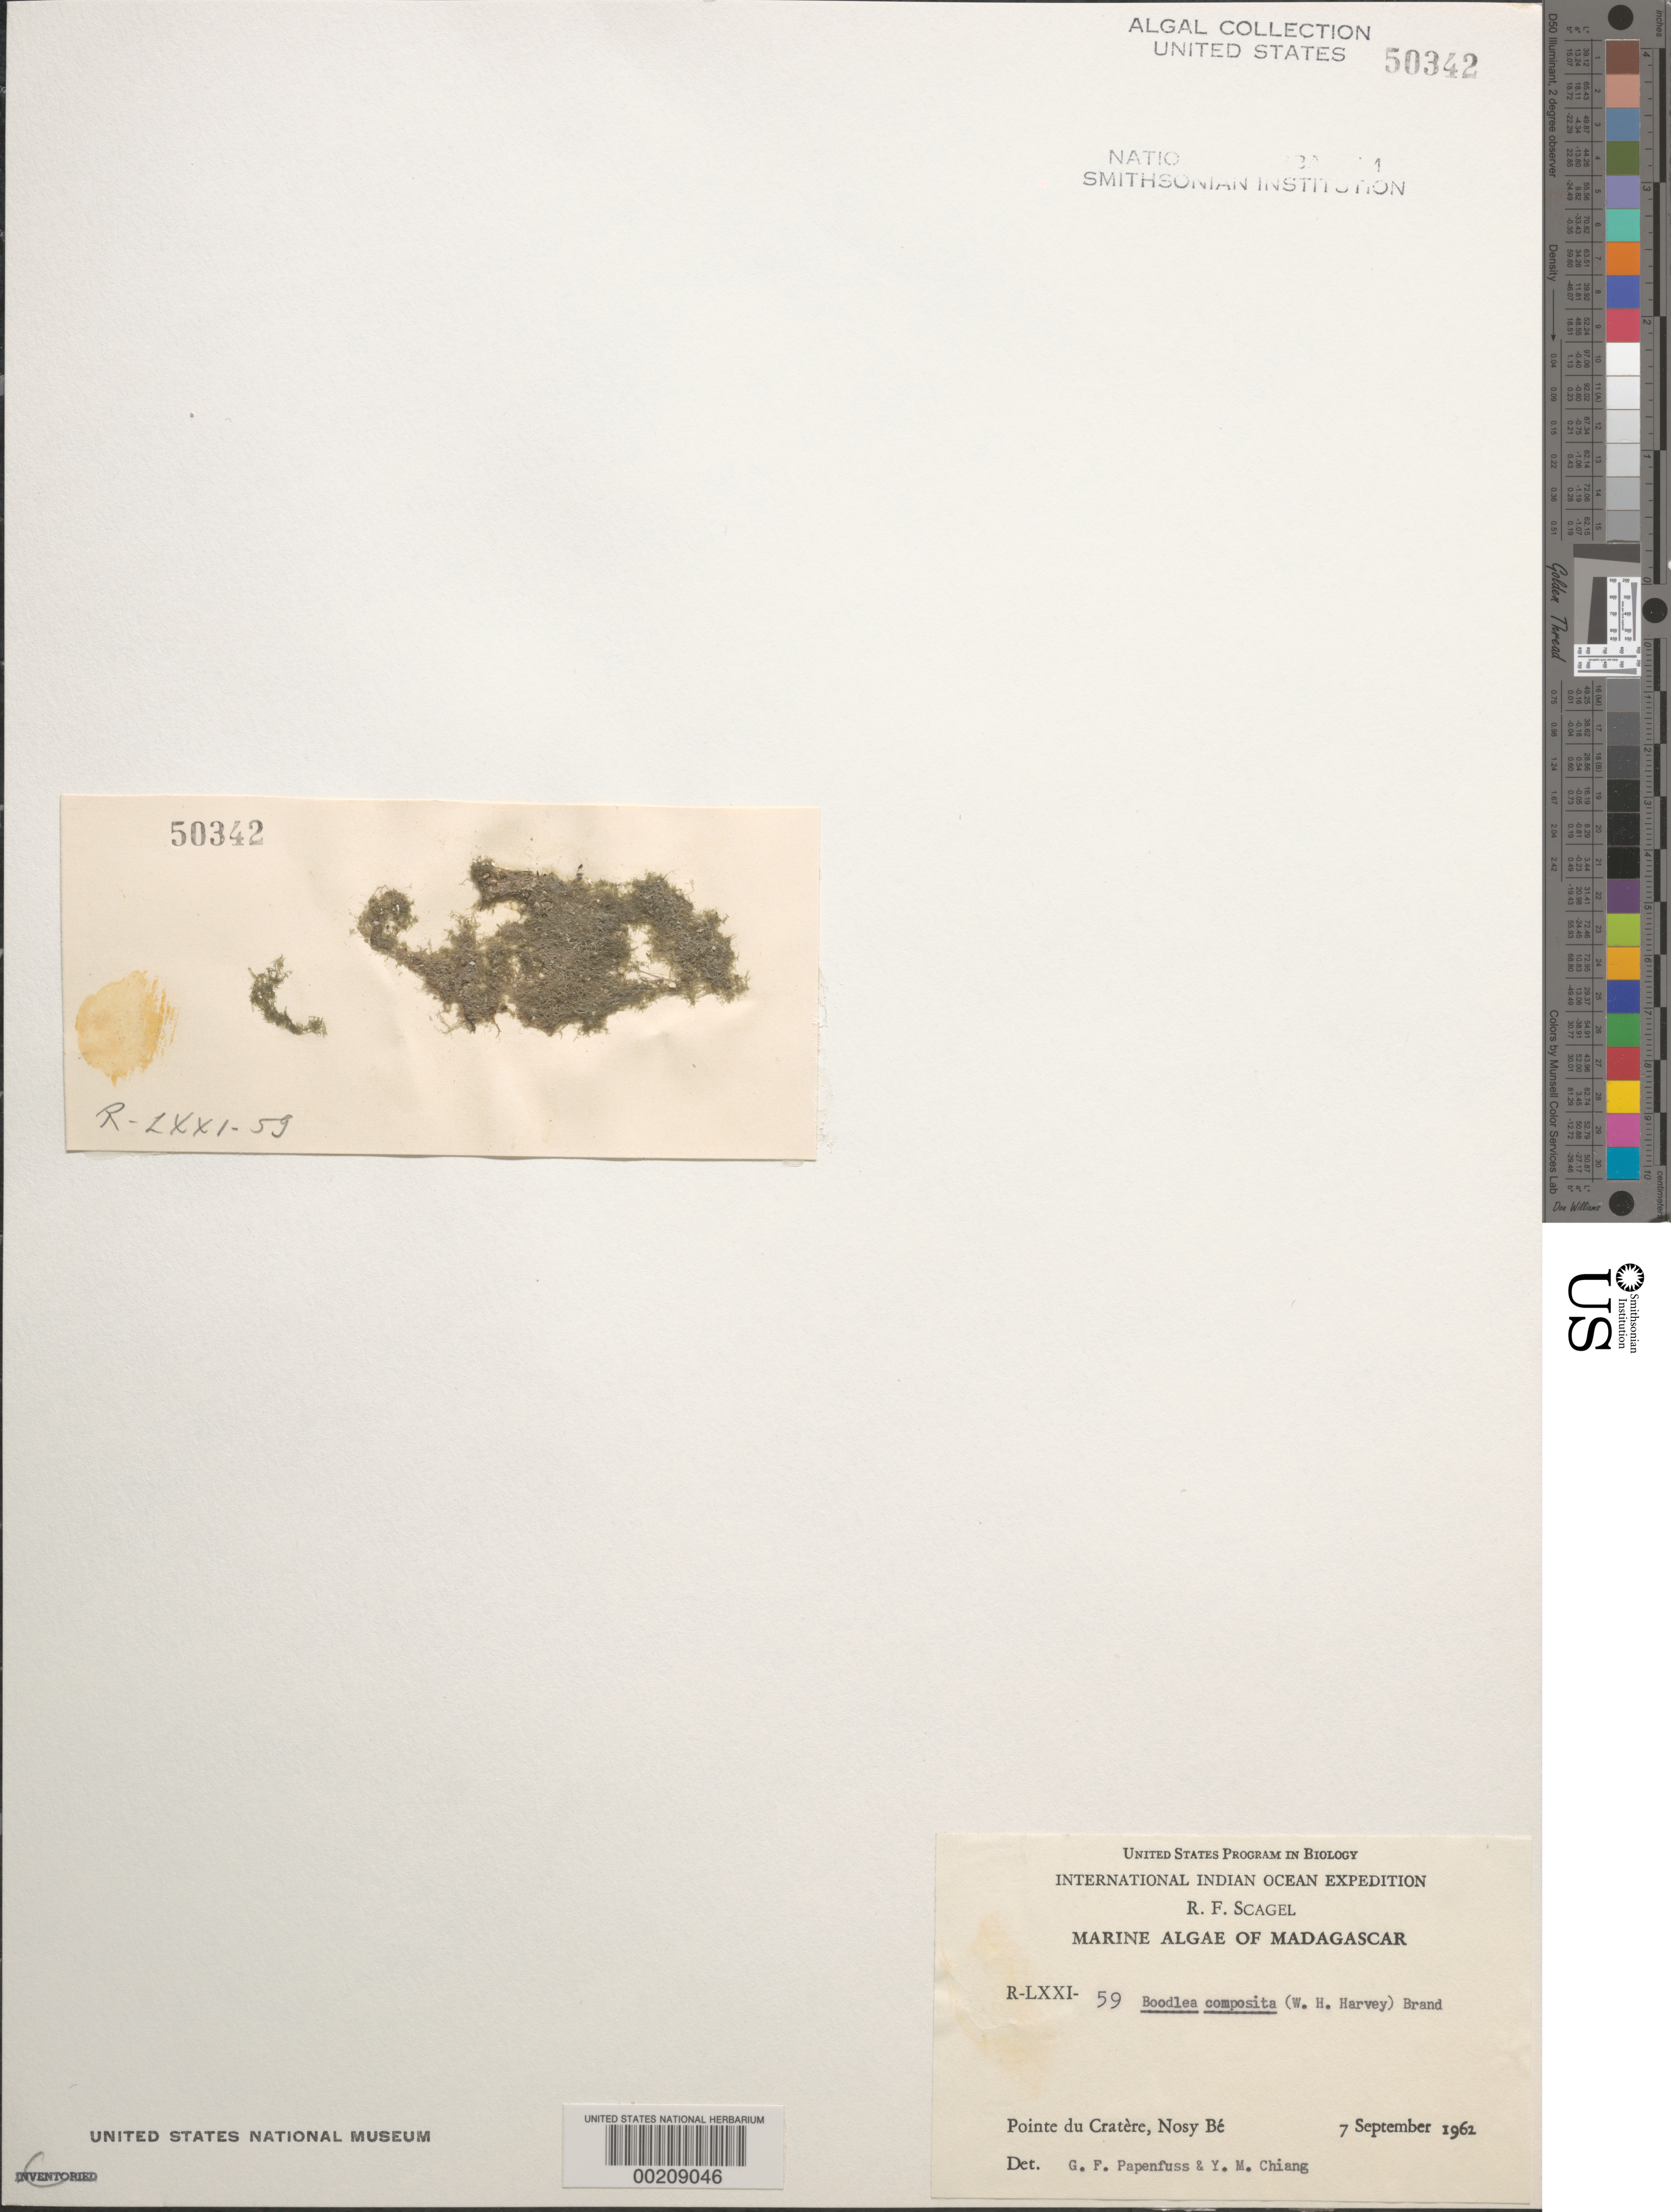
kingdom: Plantae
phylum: Chlorophyta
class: Ulvophyceae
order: Siphonocladales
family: Boodleaceae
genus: Boodlea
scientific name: Boodlea composita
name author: (Humb. & Humb.) Brand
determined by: Papenfuss, G. F.; Chiang, Y. M.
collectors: R. F. Scagel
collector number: R-LXXXI-59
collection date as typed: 07 Sep 1962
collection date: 1962-09-07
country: Madagascar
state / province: Diana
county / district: Nosy Be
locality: Nosy-Be, Pointe du Cratere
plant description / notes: International Indian Ocean Expedition, 1962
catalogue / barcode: US 50342